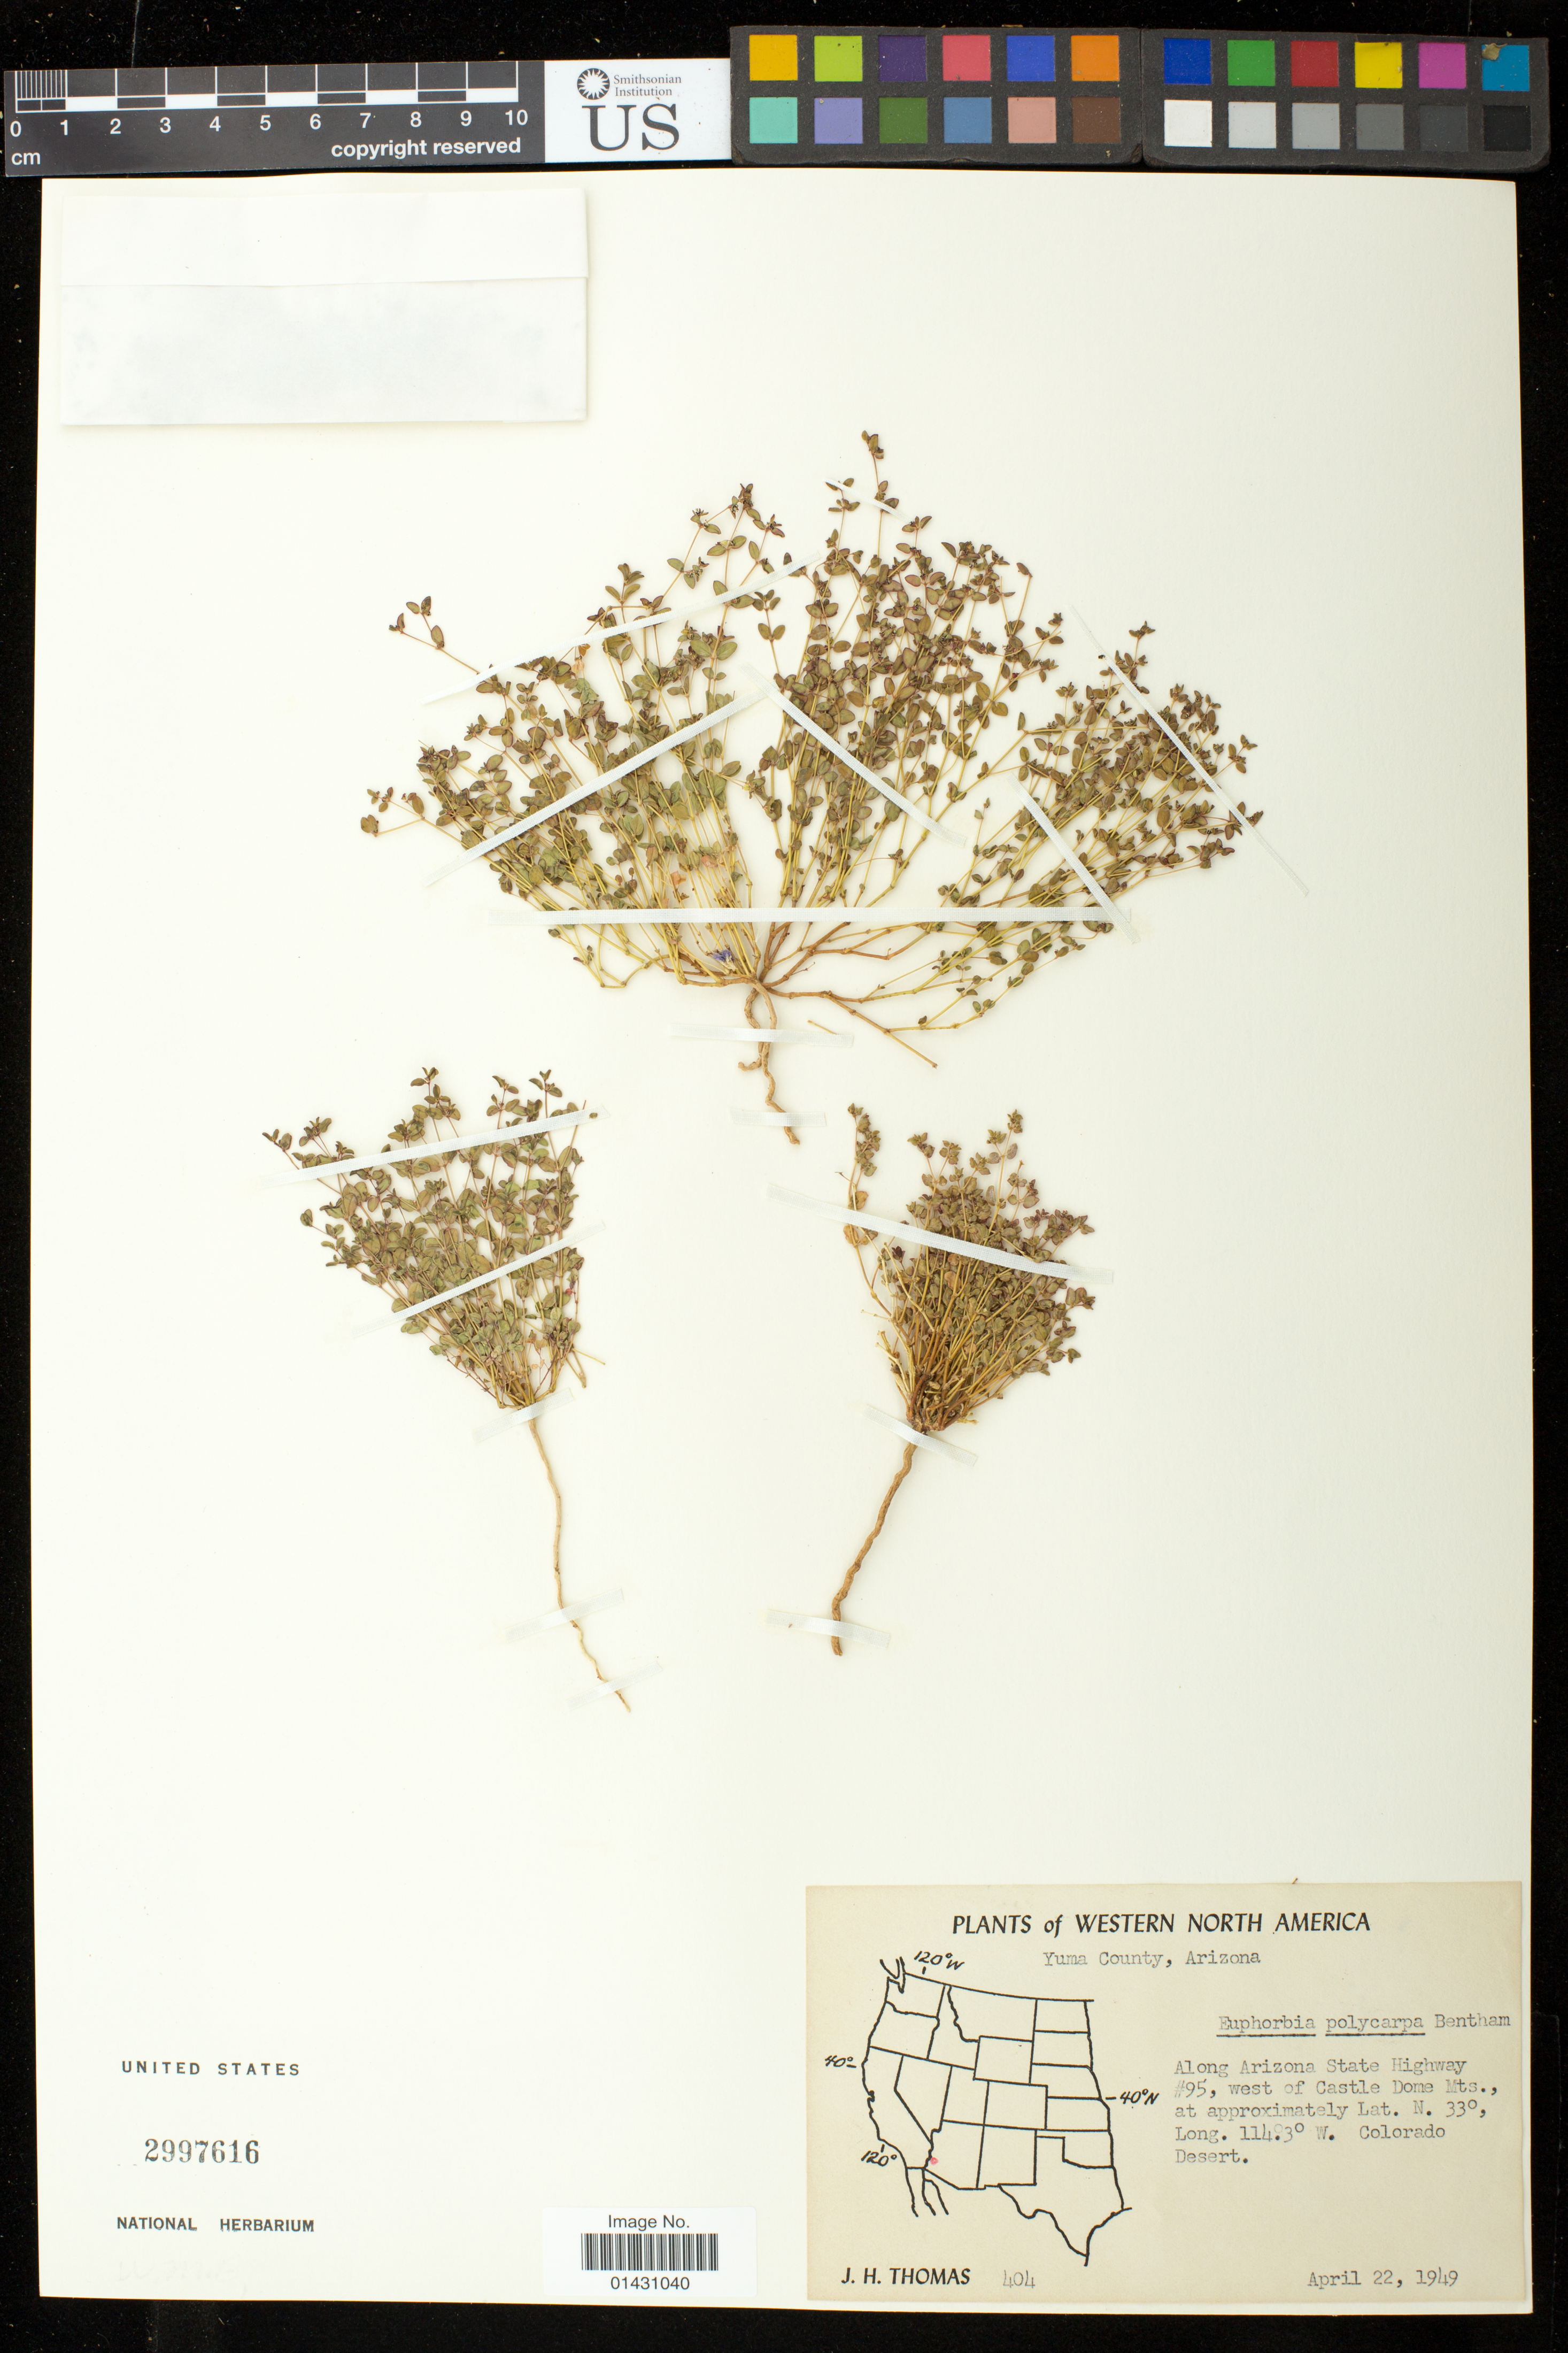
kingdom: Plantae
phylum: Tracheophyta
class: Magnoliopsida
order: Malpighiales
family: Euphorbiaceae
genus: Euphorbia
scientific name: Euphorbia polycarpa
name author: Benth.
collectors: J. H. Thomas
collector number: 404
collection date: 1949-04-22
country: United States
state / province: Arizona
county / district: Yuma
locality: Along Arizona State Highway #95, west of Castle Dome Mts.; Colorado Desert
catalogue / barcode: US 2997616